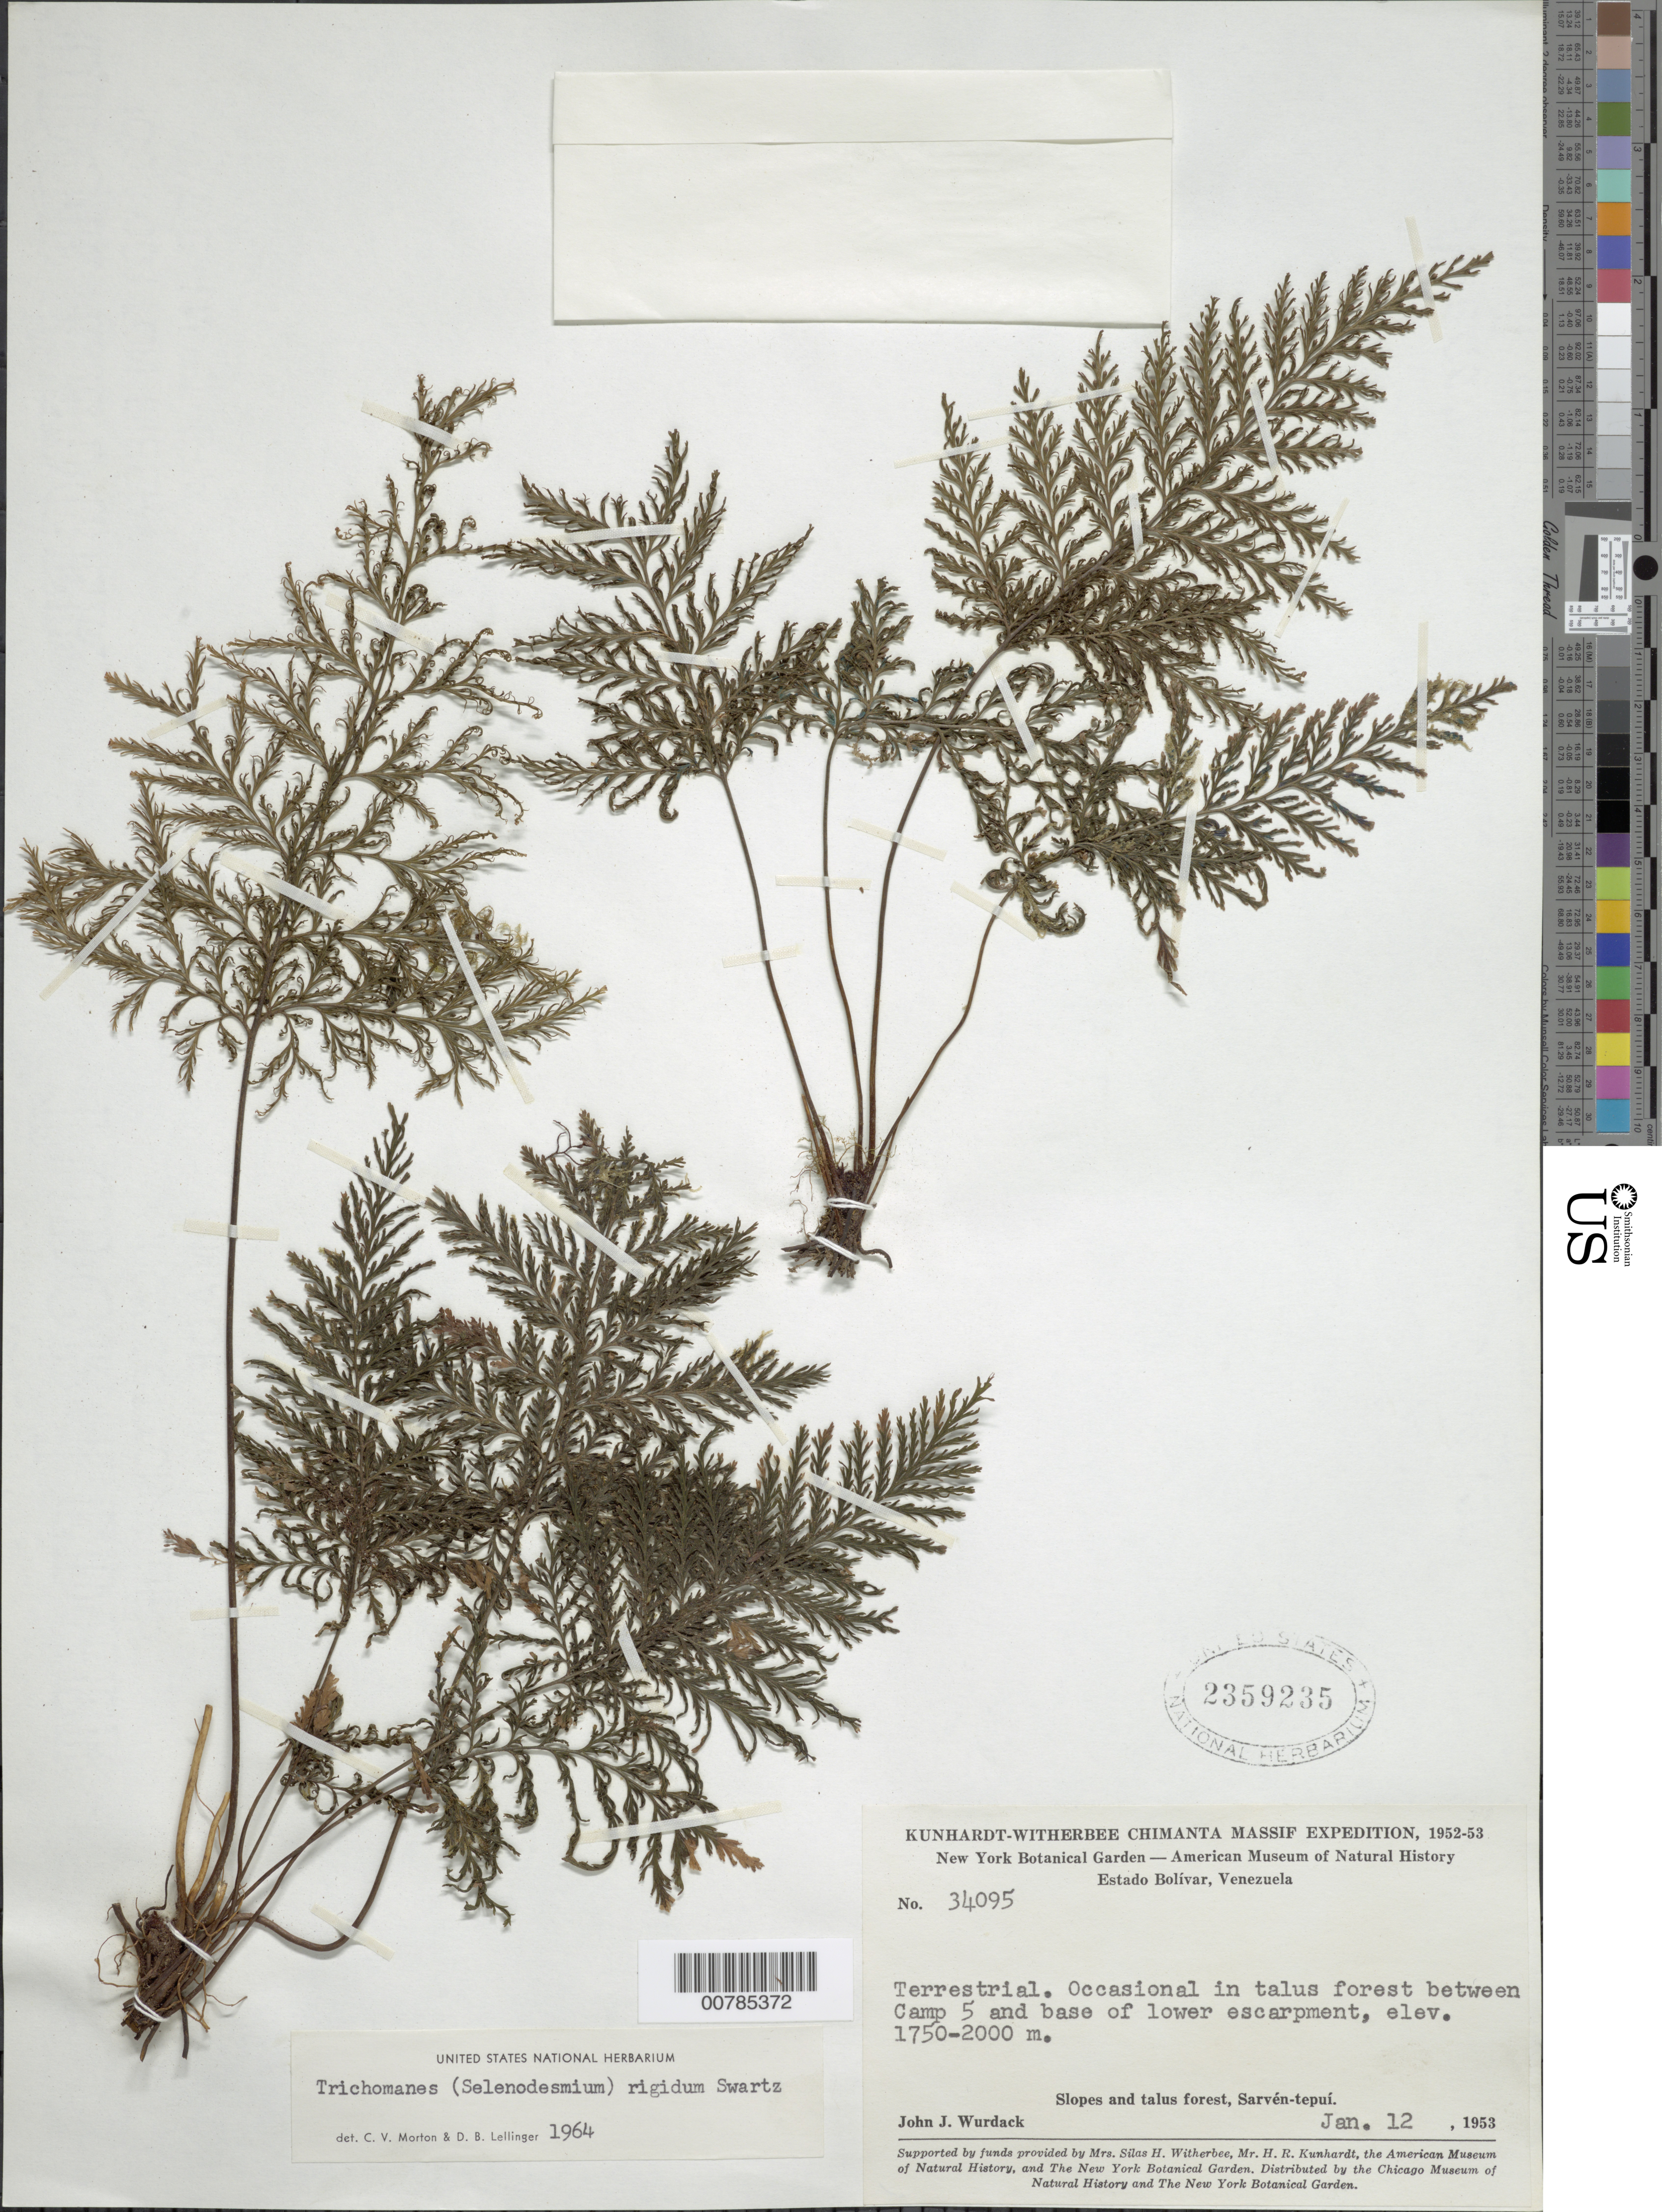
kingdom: Plantae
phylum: Tracheophyta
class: Polypodiopsida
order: Hymenophyllales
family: Hymenophyllaceae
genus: Abrodictyum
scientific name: Abrodictyum rigidum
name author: (Sw.) Ebihara & Dubuisson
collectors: J. J. Wurdack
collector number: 34095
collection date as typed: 12-Jan-53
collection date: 1953-01-12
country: Venezuela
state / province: Bolívar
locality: Sarvén-tepuí, between Camp 5 and base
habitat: Talus forest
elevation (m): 1750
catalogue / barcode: US 2359235